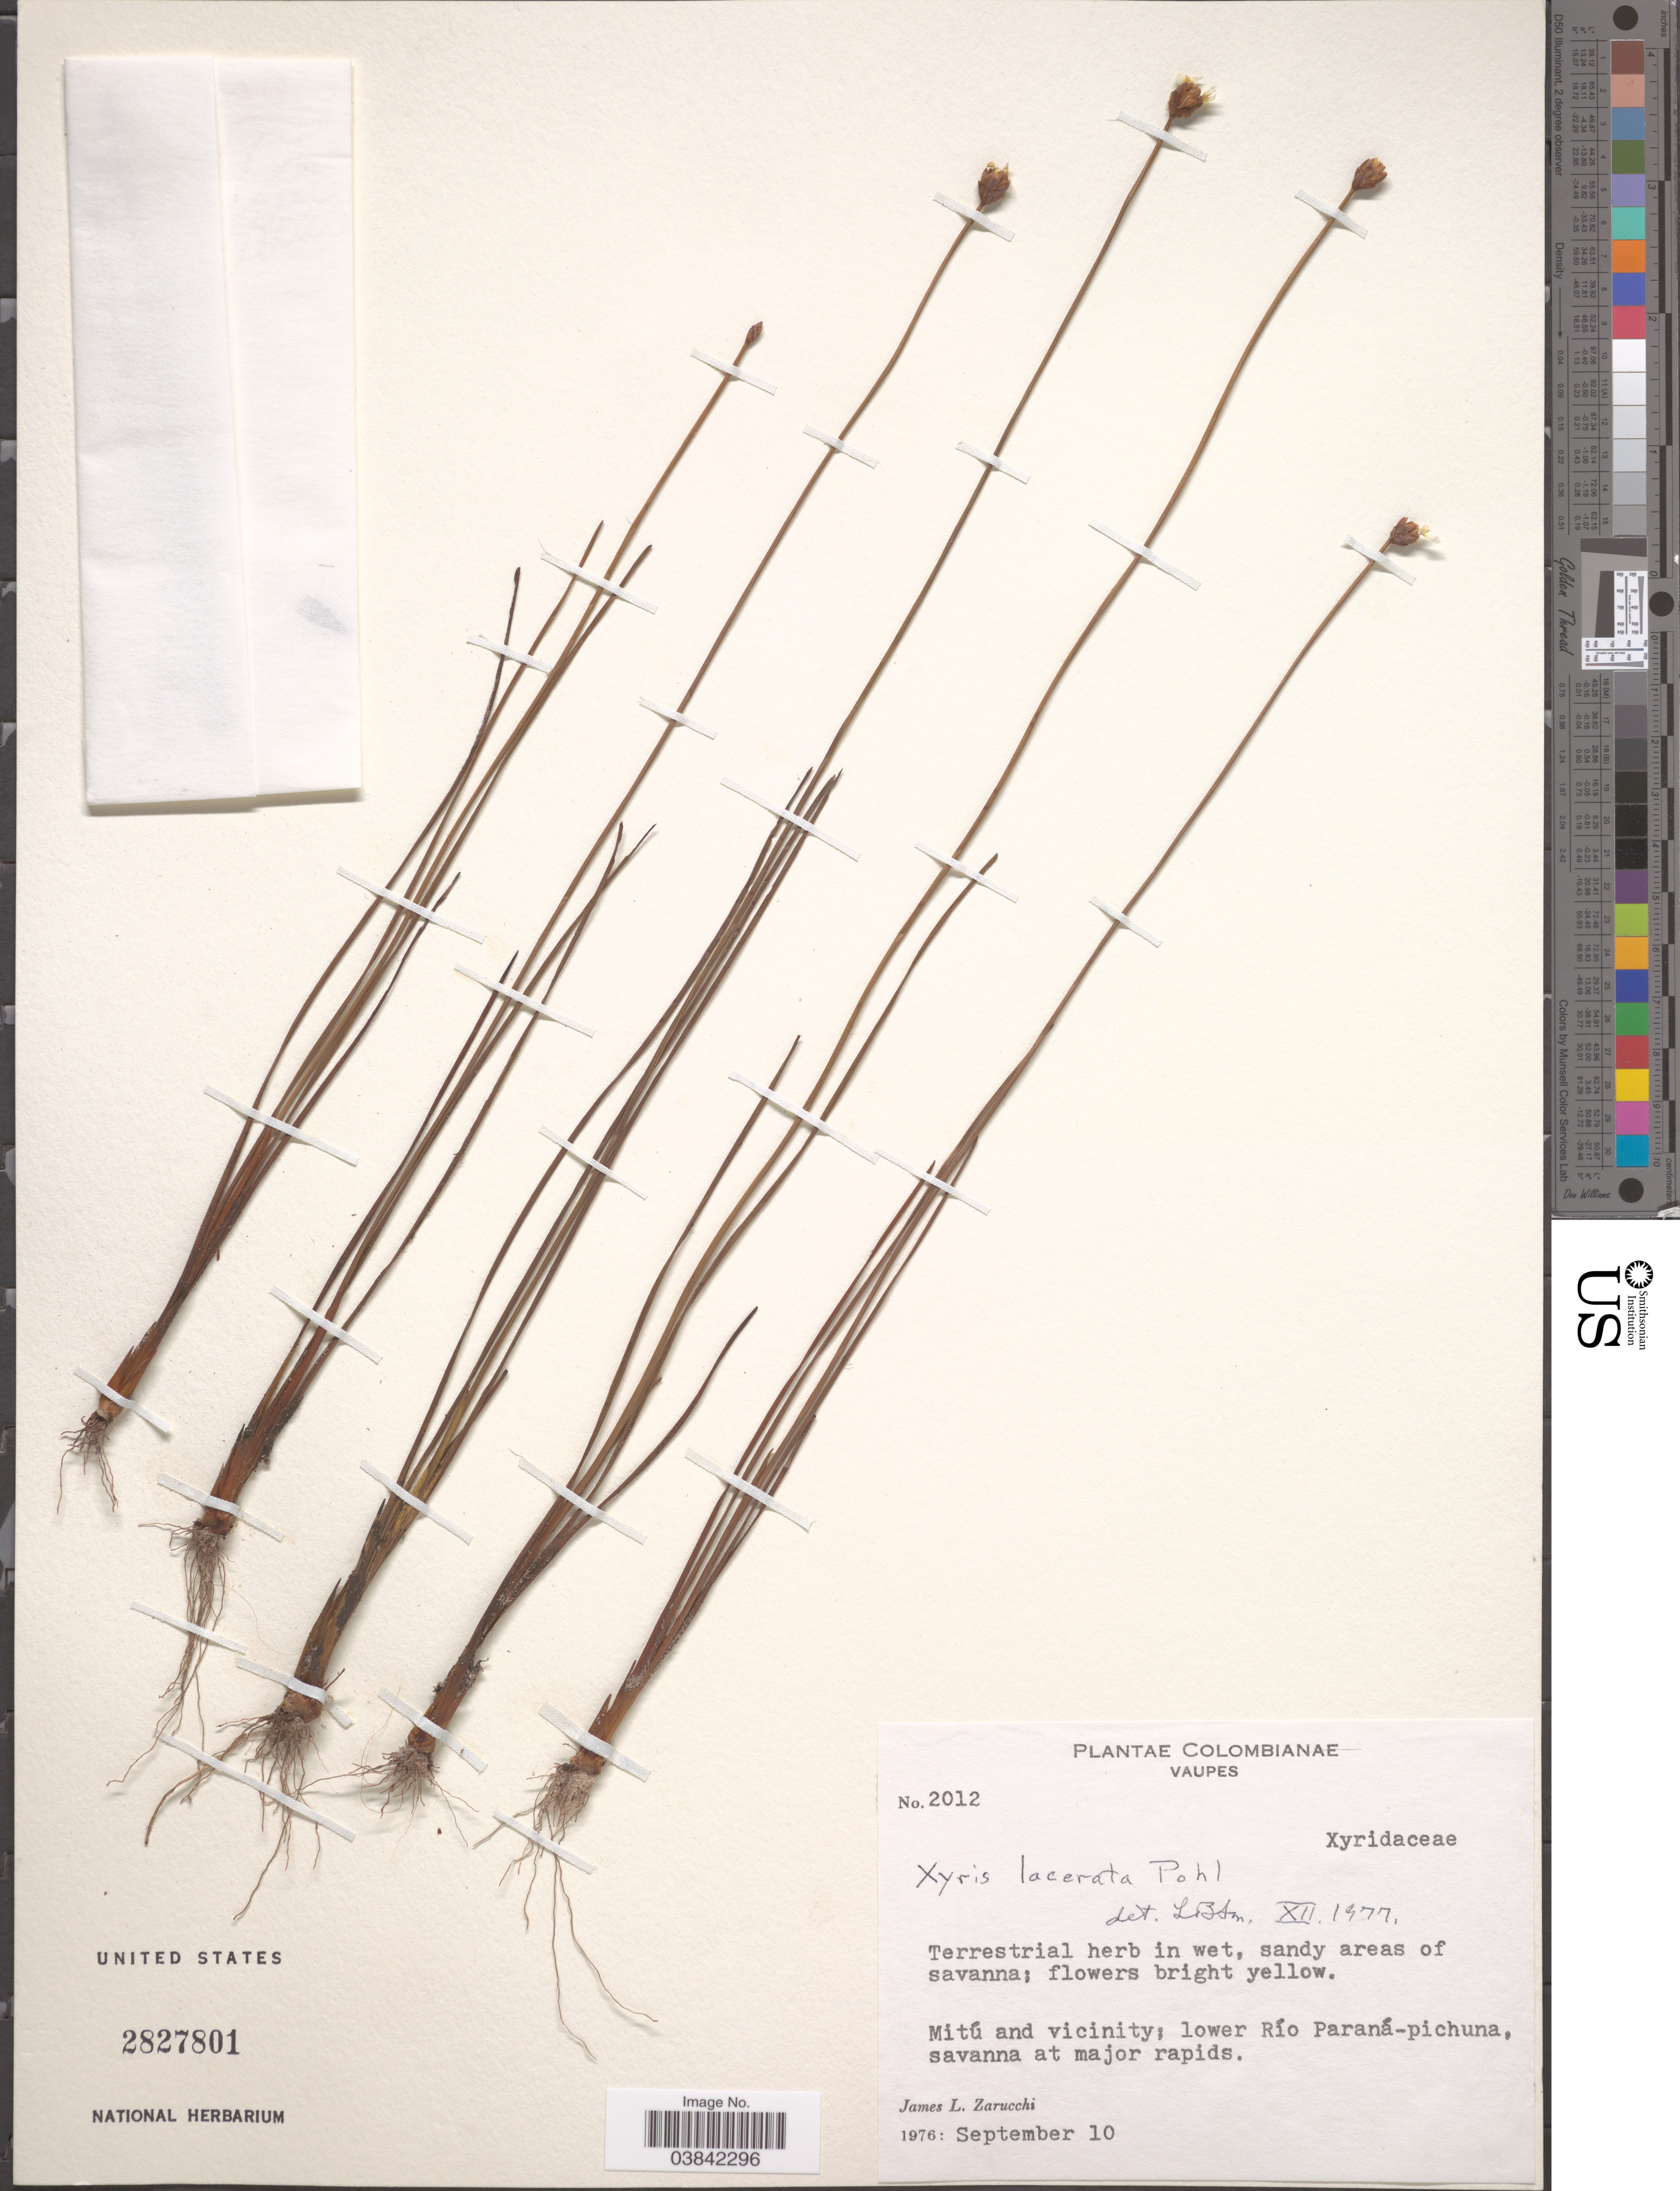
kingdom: Plantae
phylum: Tracheophyta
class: Liliopsida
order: Poales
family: Xyridaceae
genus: Xyris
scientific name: Xyris lacerata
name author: Pohl ex Seub.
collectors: J. L. Zarucchi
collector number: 2012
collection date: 1976-09-10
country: Colombia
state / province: Vaupés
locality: Mitú and vicinity; lower Río Paraná-pichuna.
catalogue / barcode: US 2827801